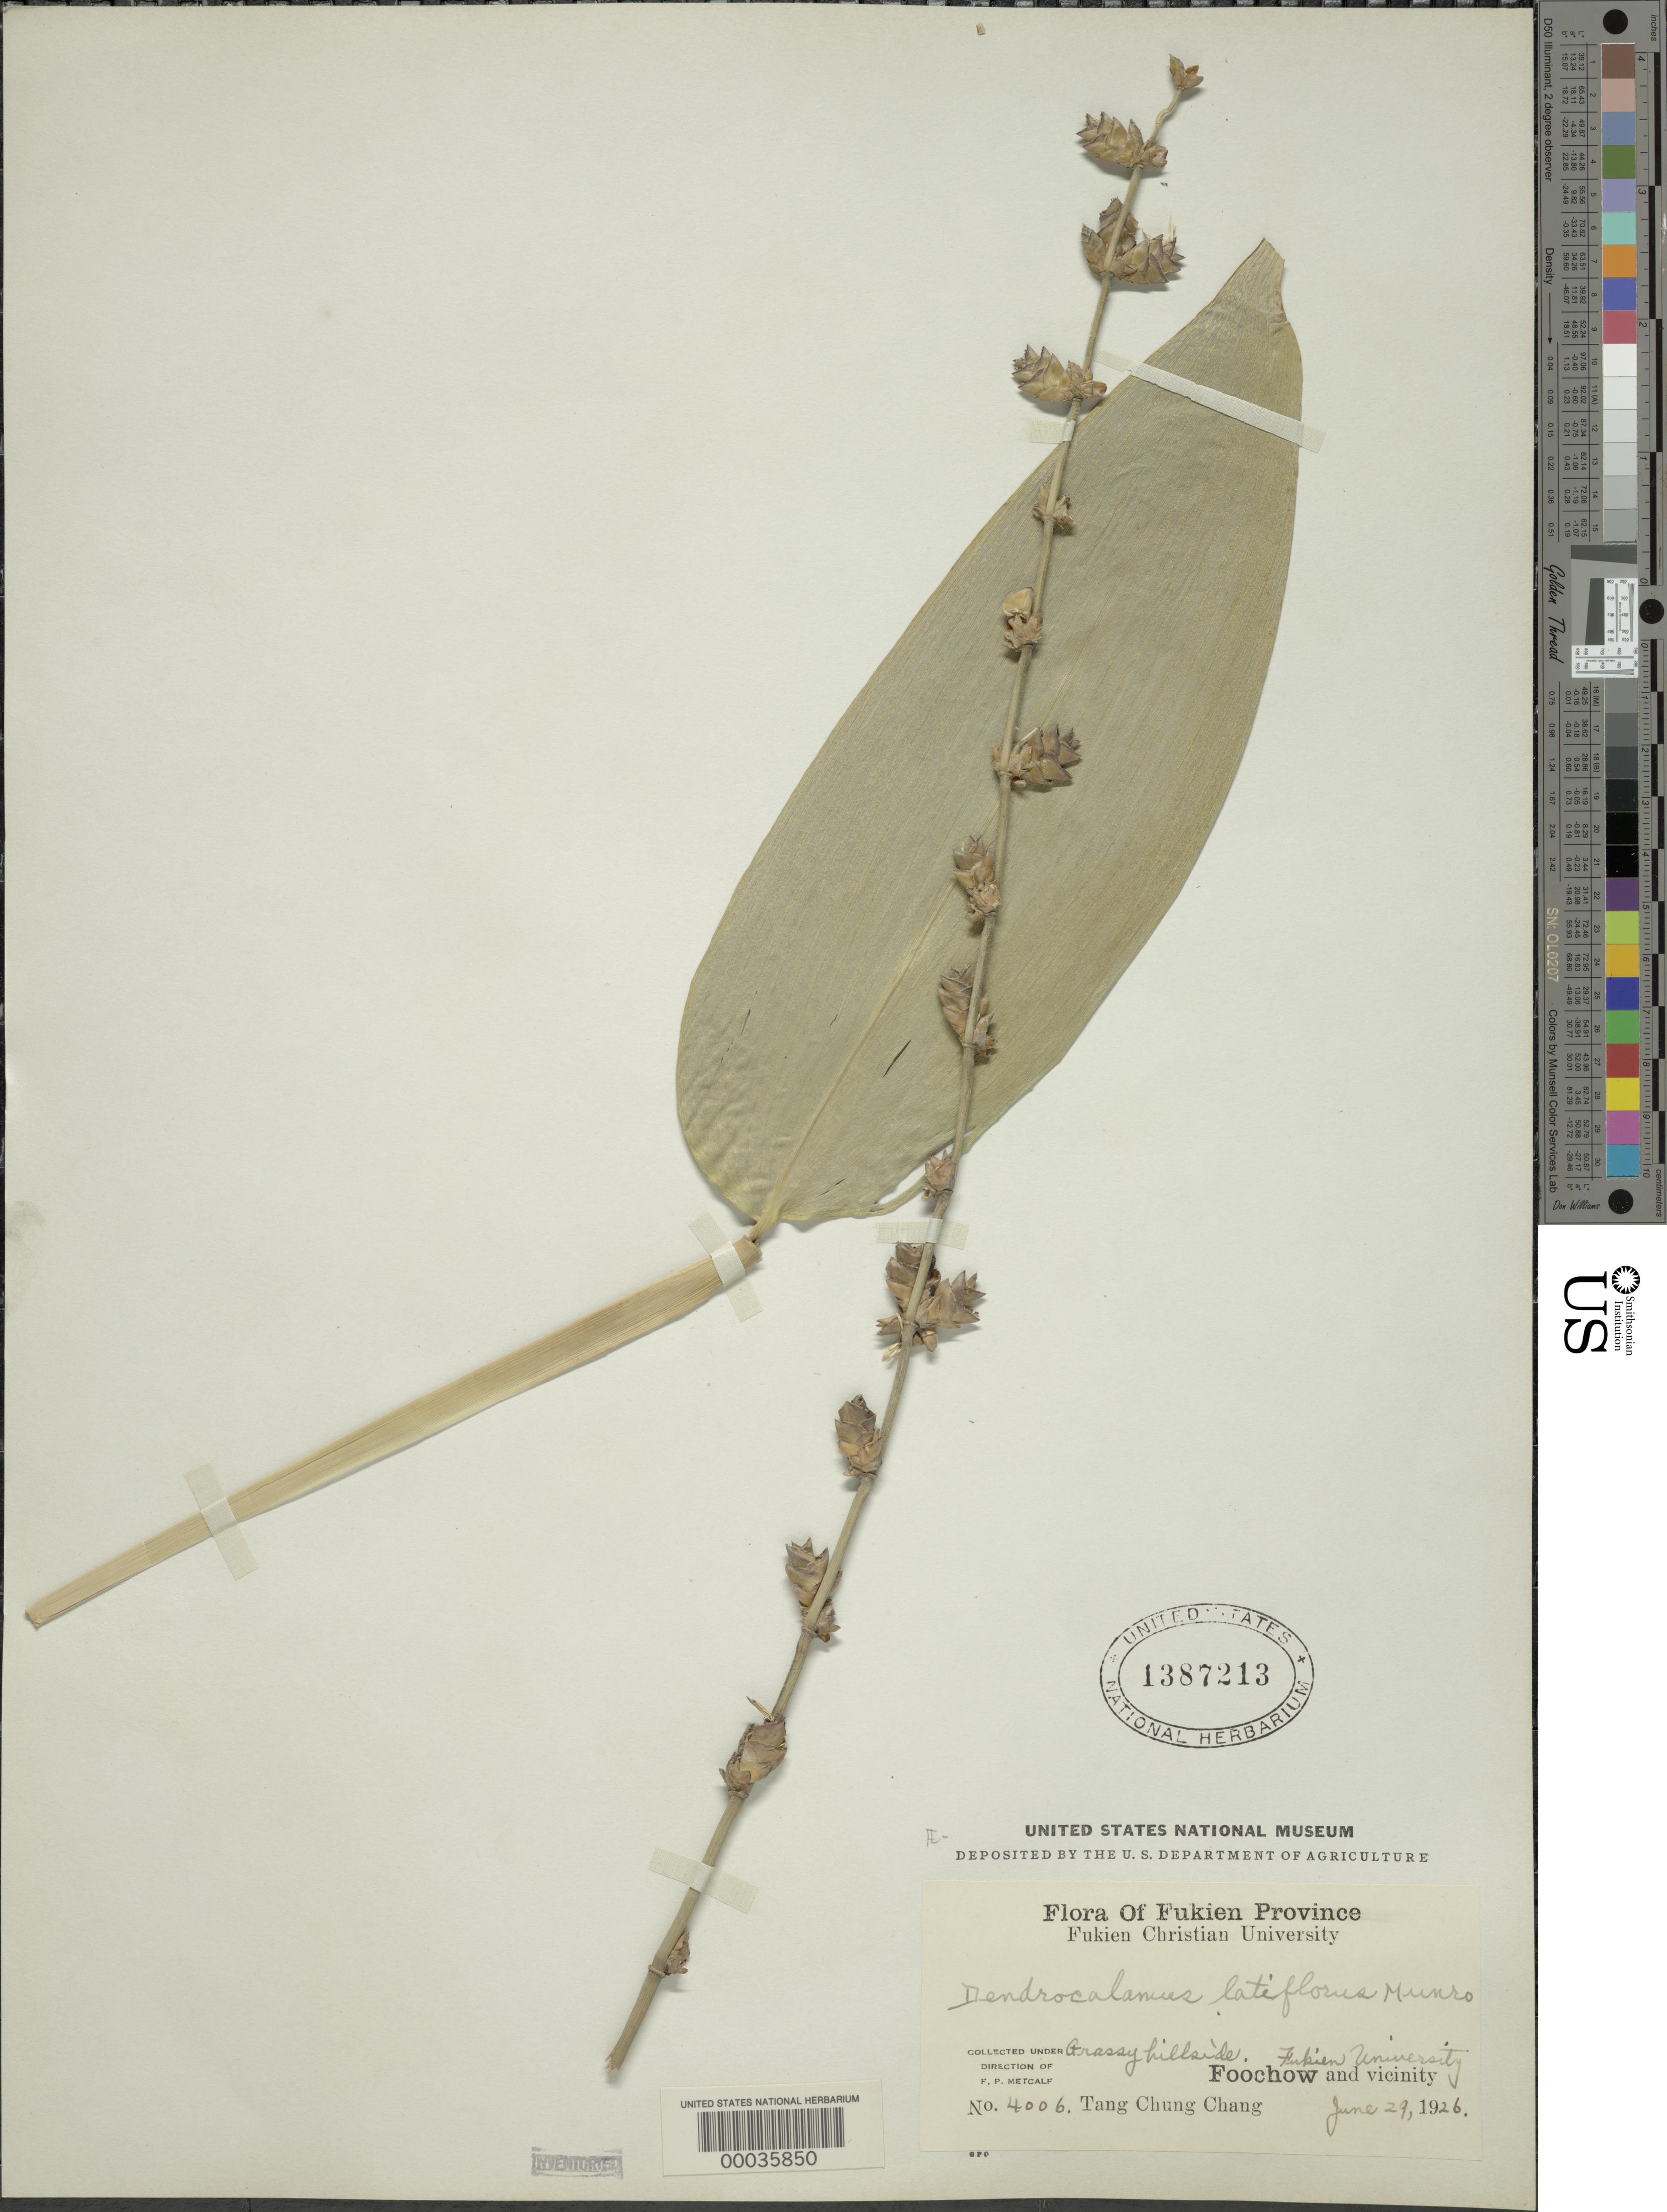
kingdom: Plantae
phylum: Tracheophyta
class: Liliopsida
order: Poales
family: Poaceae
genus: Dendrocalamus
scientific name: Dendrocalamus latiflorus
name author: Munro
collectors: T. C. Chang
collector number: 4006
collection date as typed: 29 Jun 1926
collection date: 1926-06-29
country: China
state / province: Fujian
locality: Foochow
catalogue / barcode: US 1387213